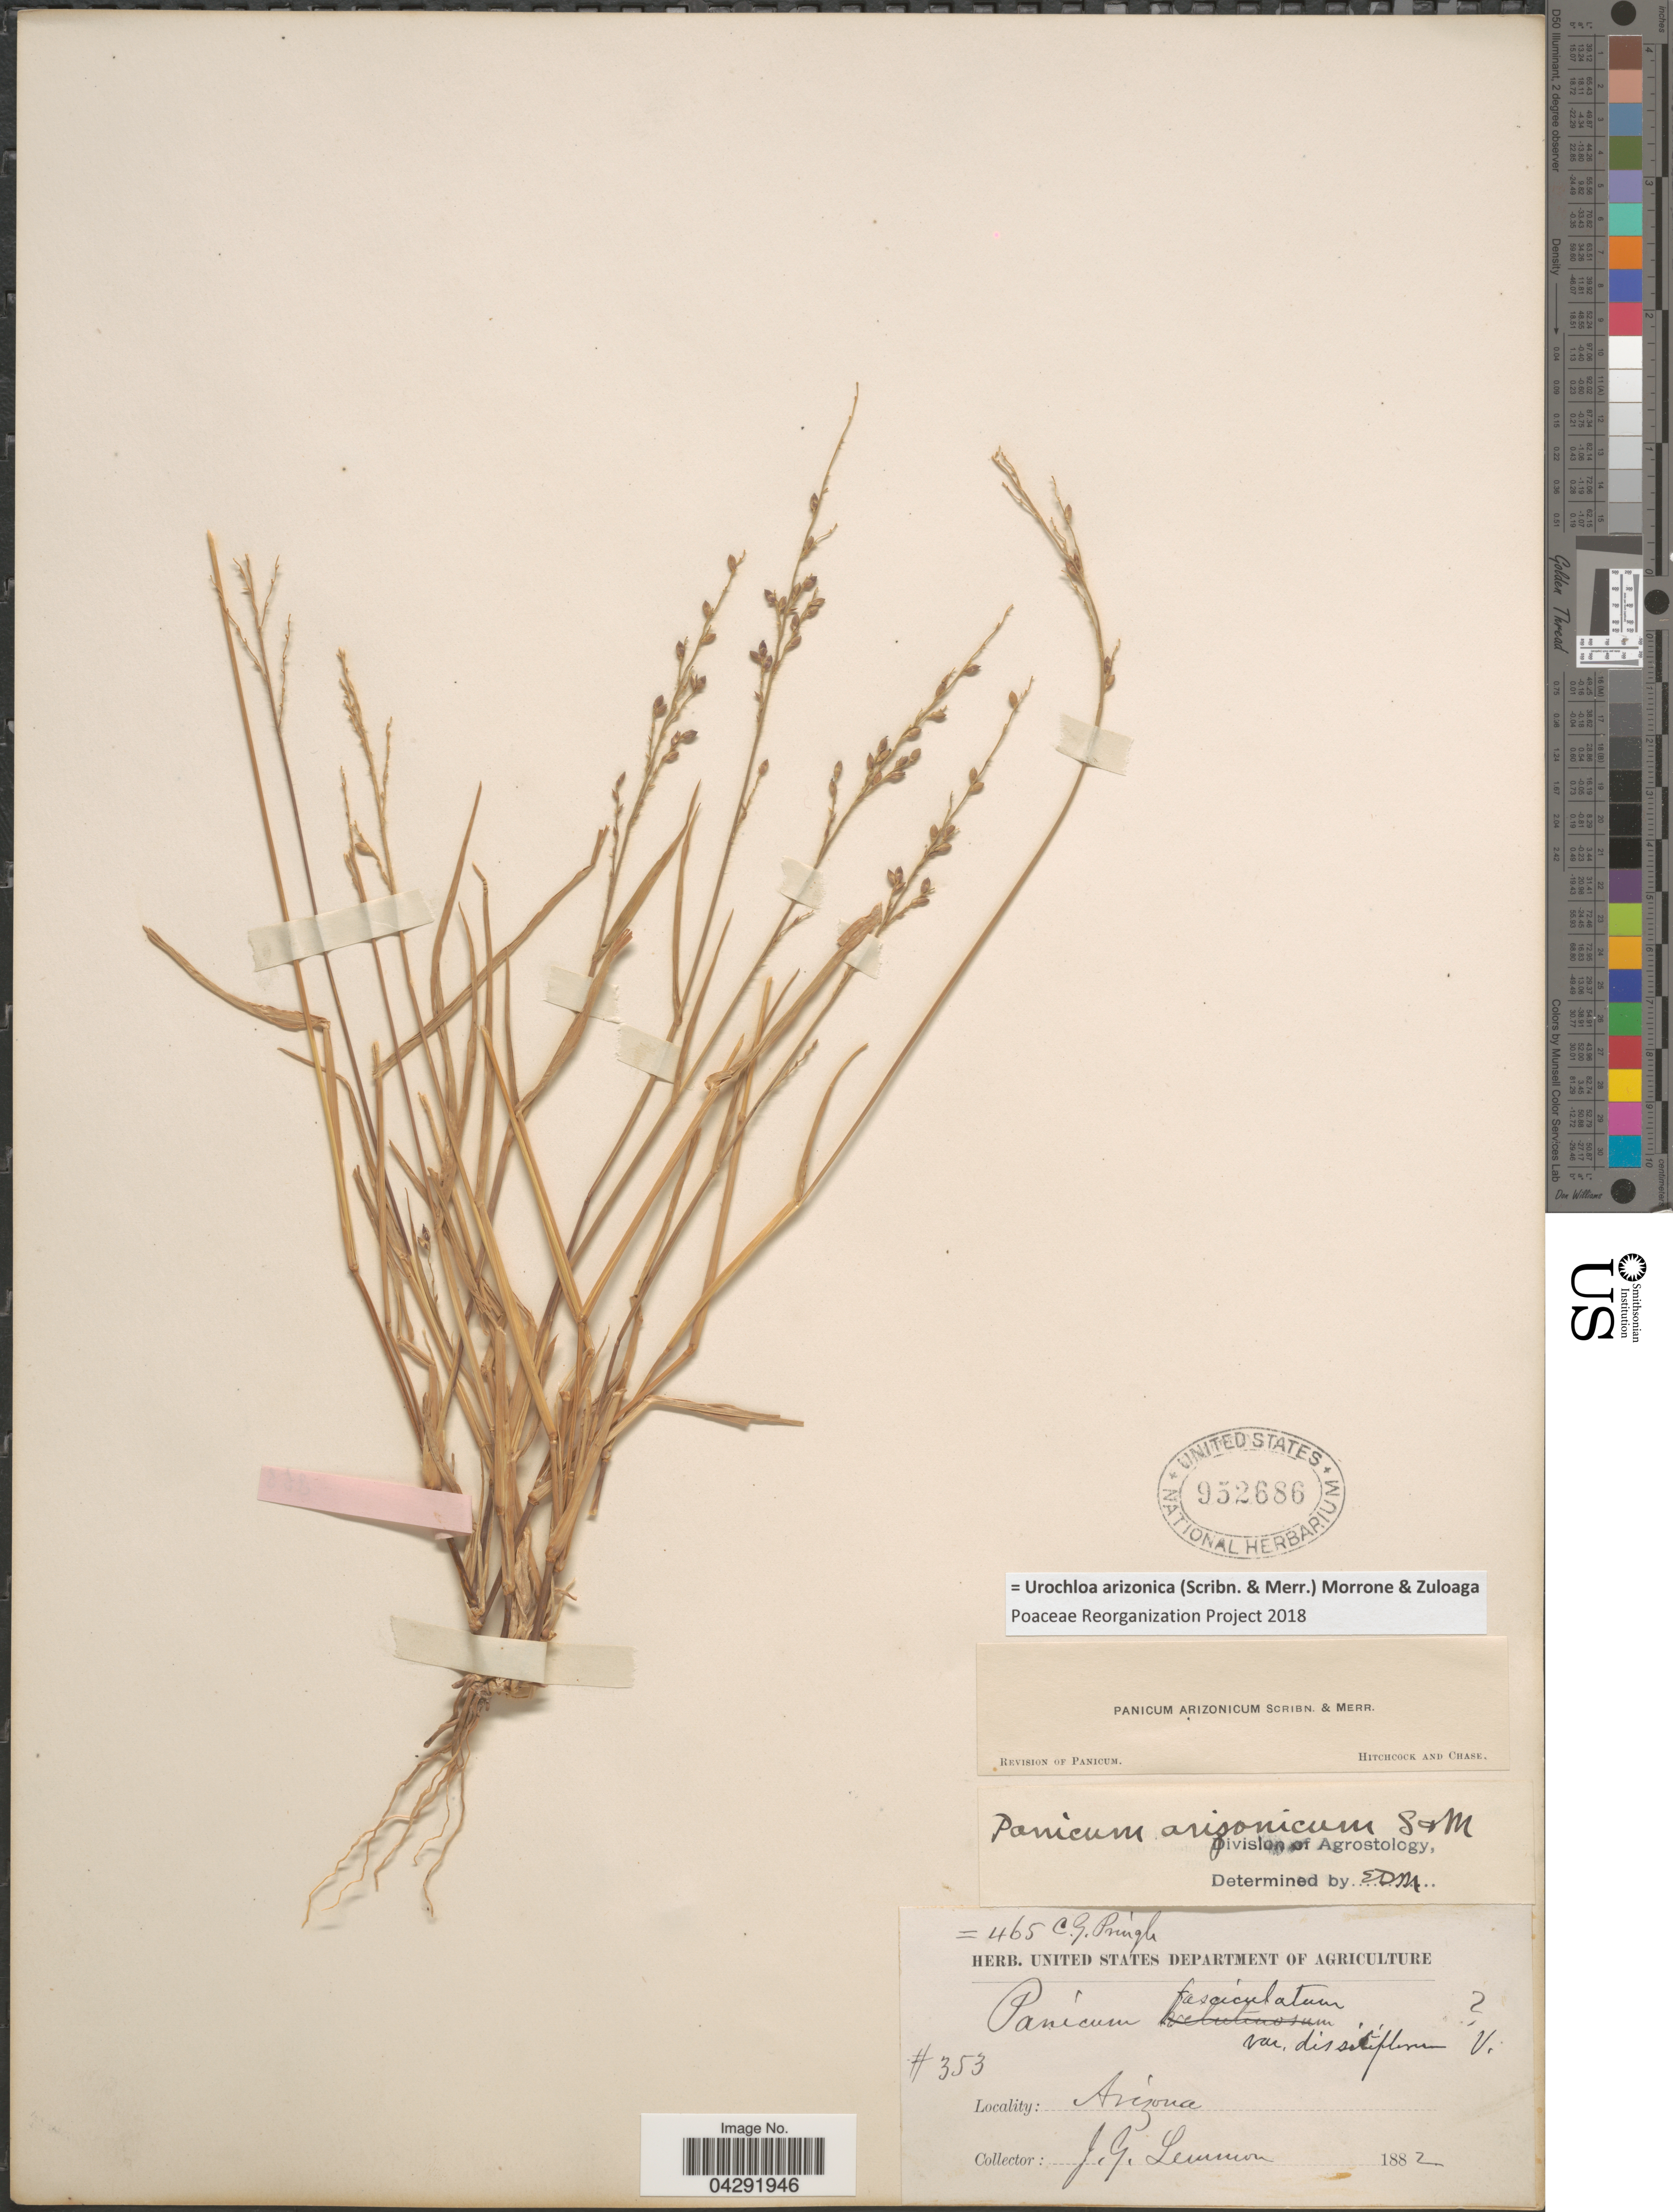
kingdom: Plantae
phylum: Tracheophyta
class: Liliopsida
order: Poales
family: Poaceae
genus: Urochloa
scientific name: Urochloa arizonica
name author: (Scribn. & Merr.) Morrone & Zuloaga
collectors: J. Lemmon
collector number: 353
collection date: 1882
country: United States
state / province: Arizona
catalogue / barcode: US 952686